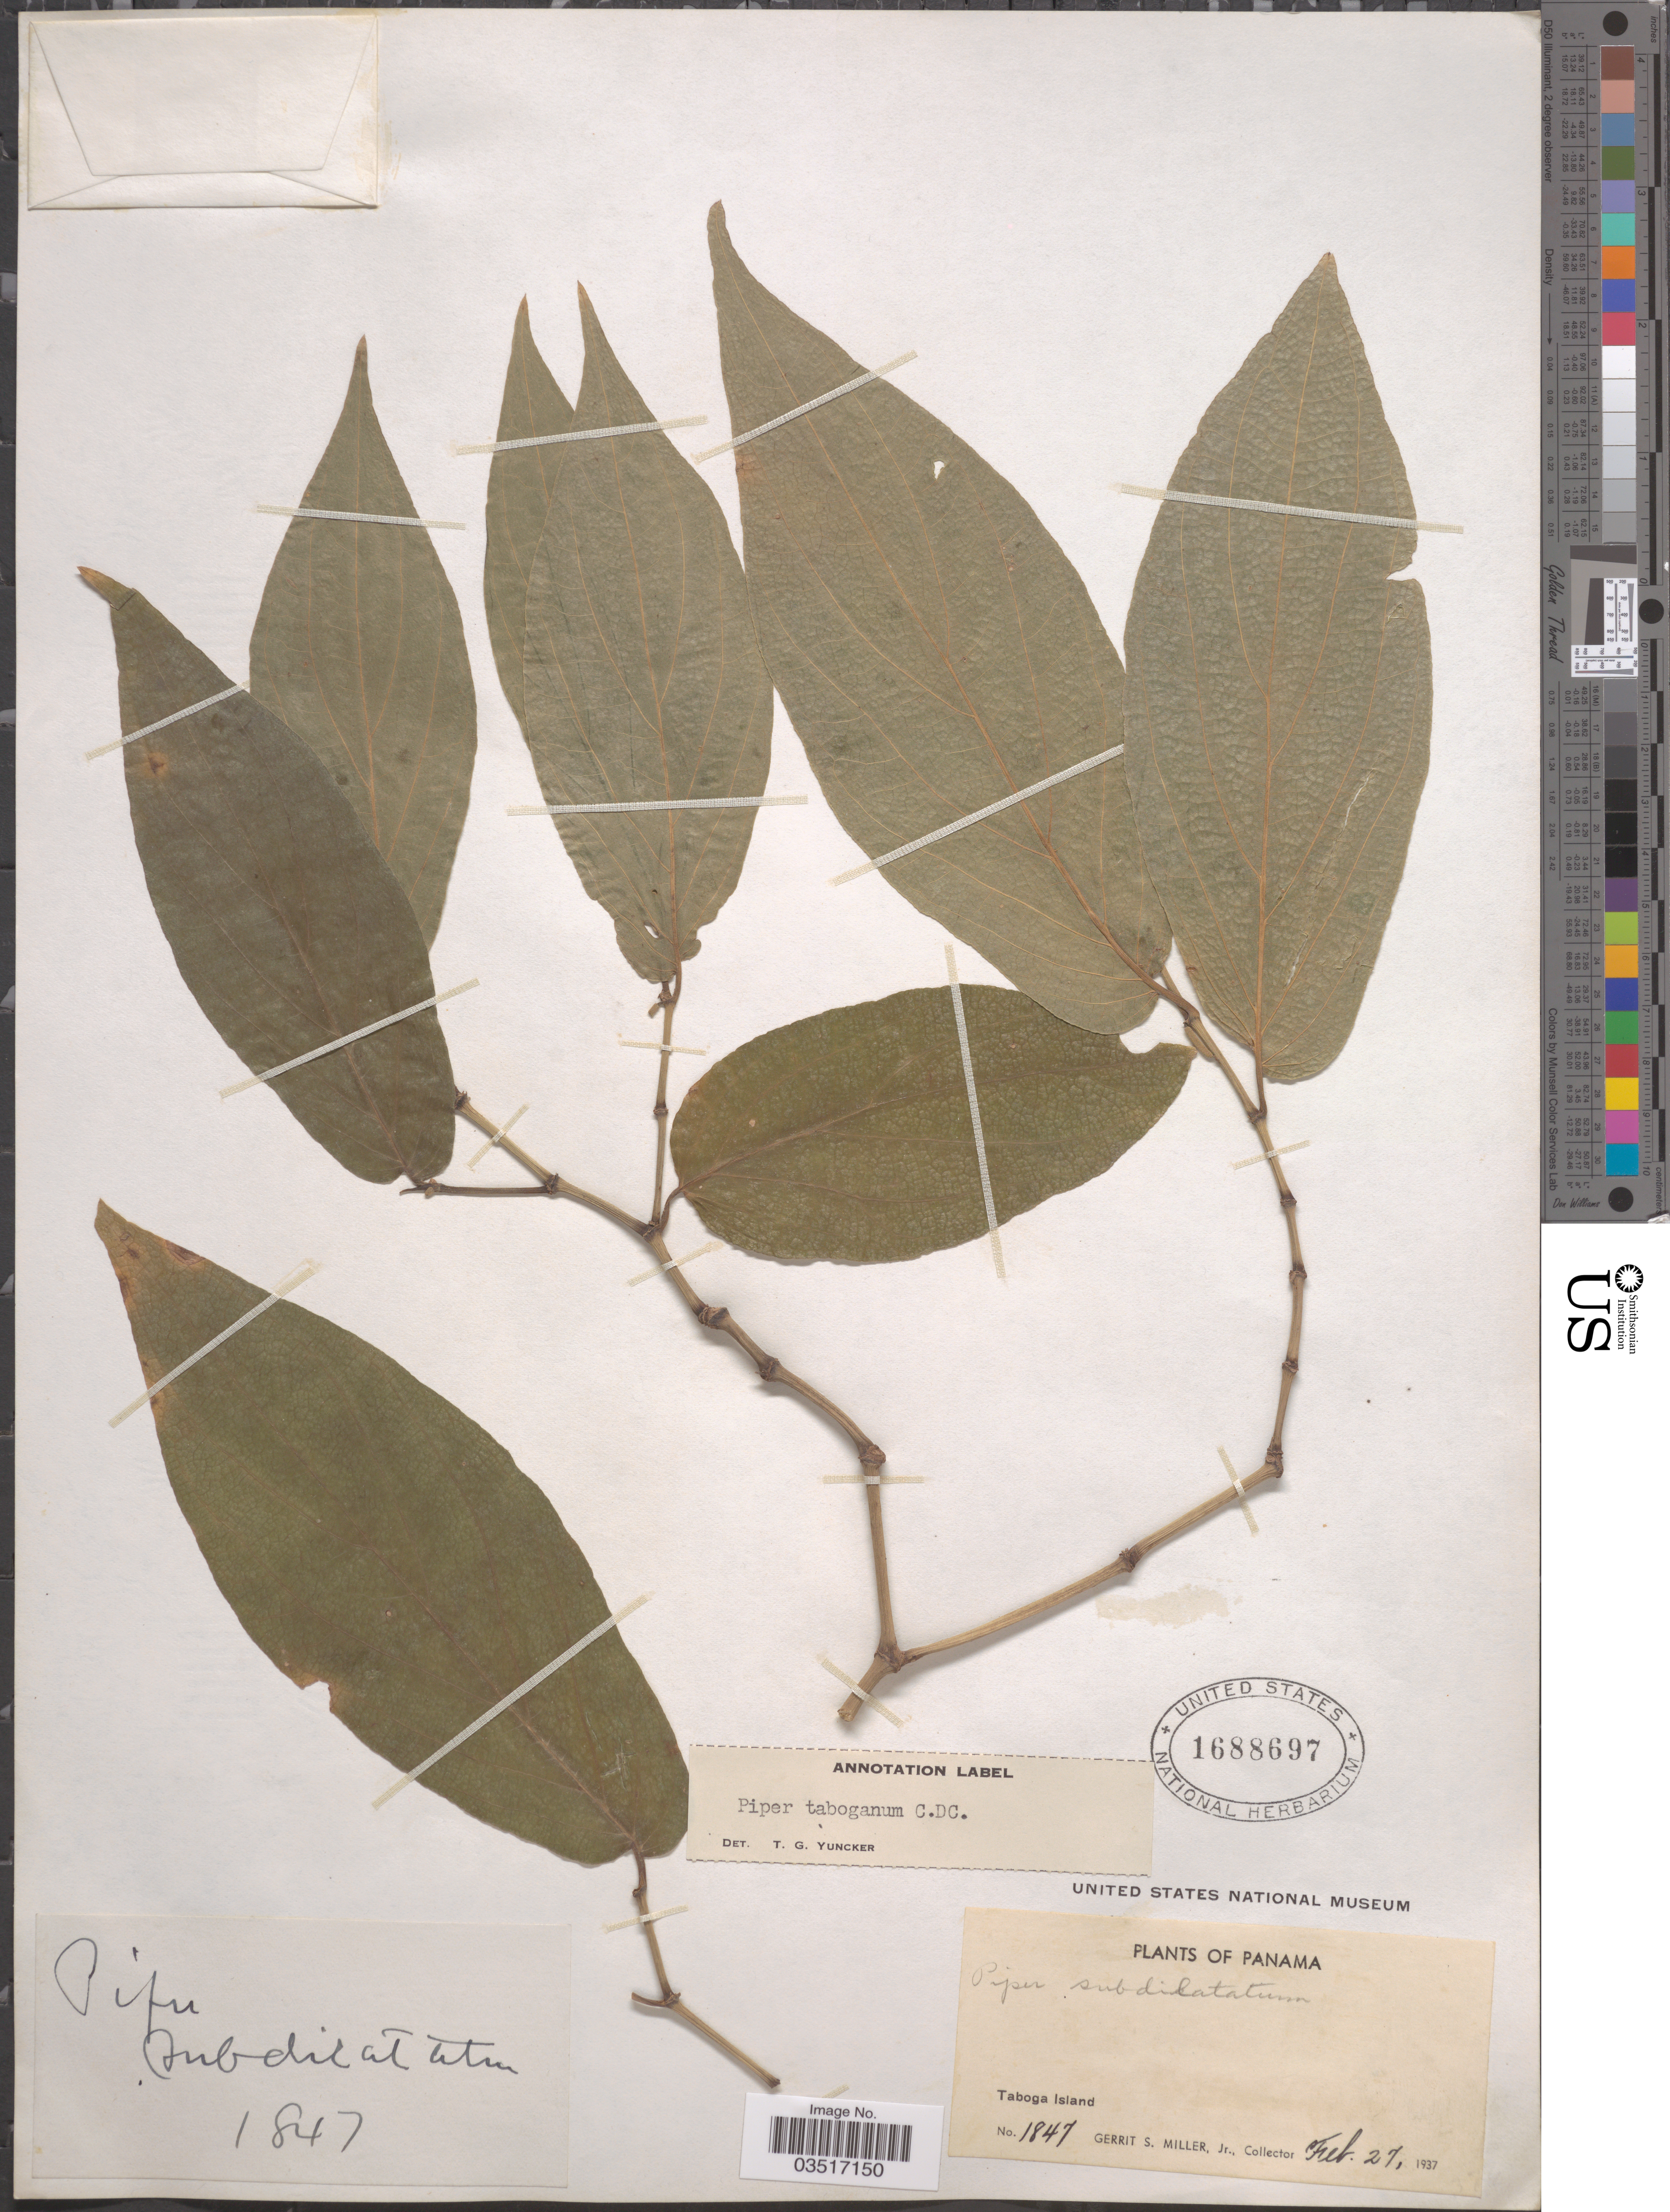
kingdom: Plantae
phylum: Tracheophyta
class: Magnoliopsida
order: Piperales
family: Piperaceae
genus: Piper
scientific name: Piper taboganum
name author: C. DC.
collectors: G. S. Miller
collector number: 1847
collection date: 1937-02-27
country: Panama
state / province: Panamá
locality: Taboga Island.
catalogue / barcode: US 1688697